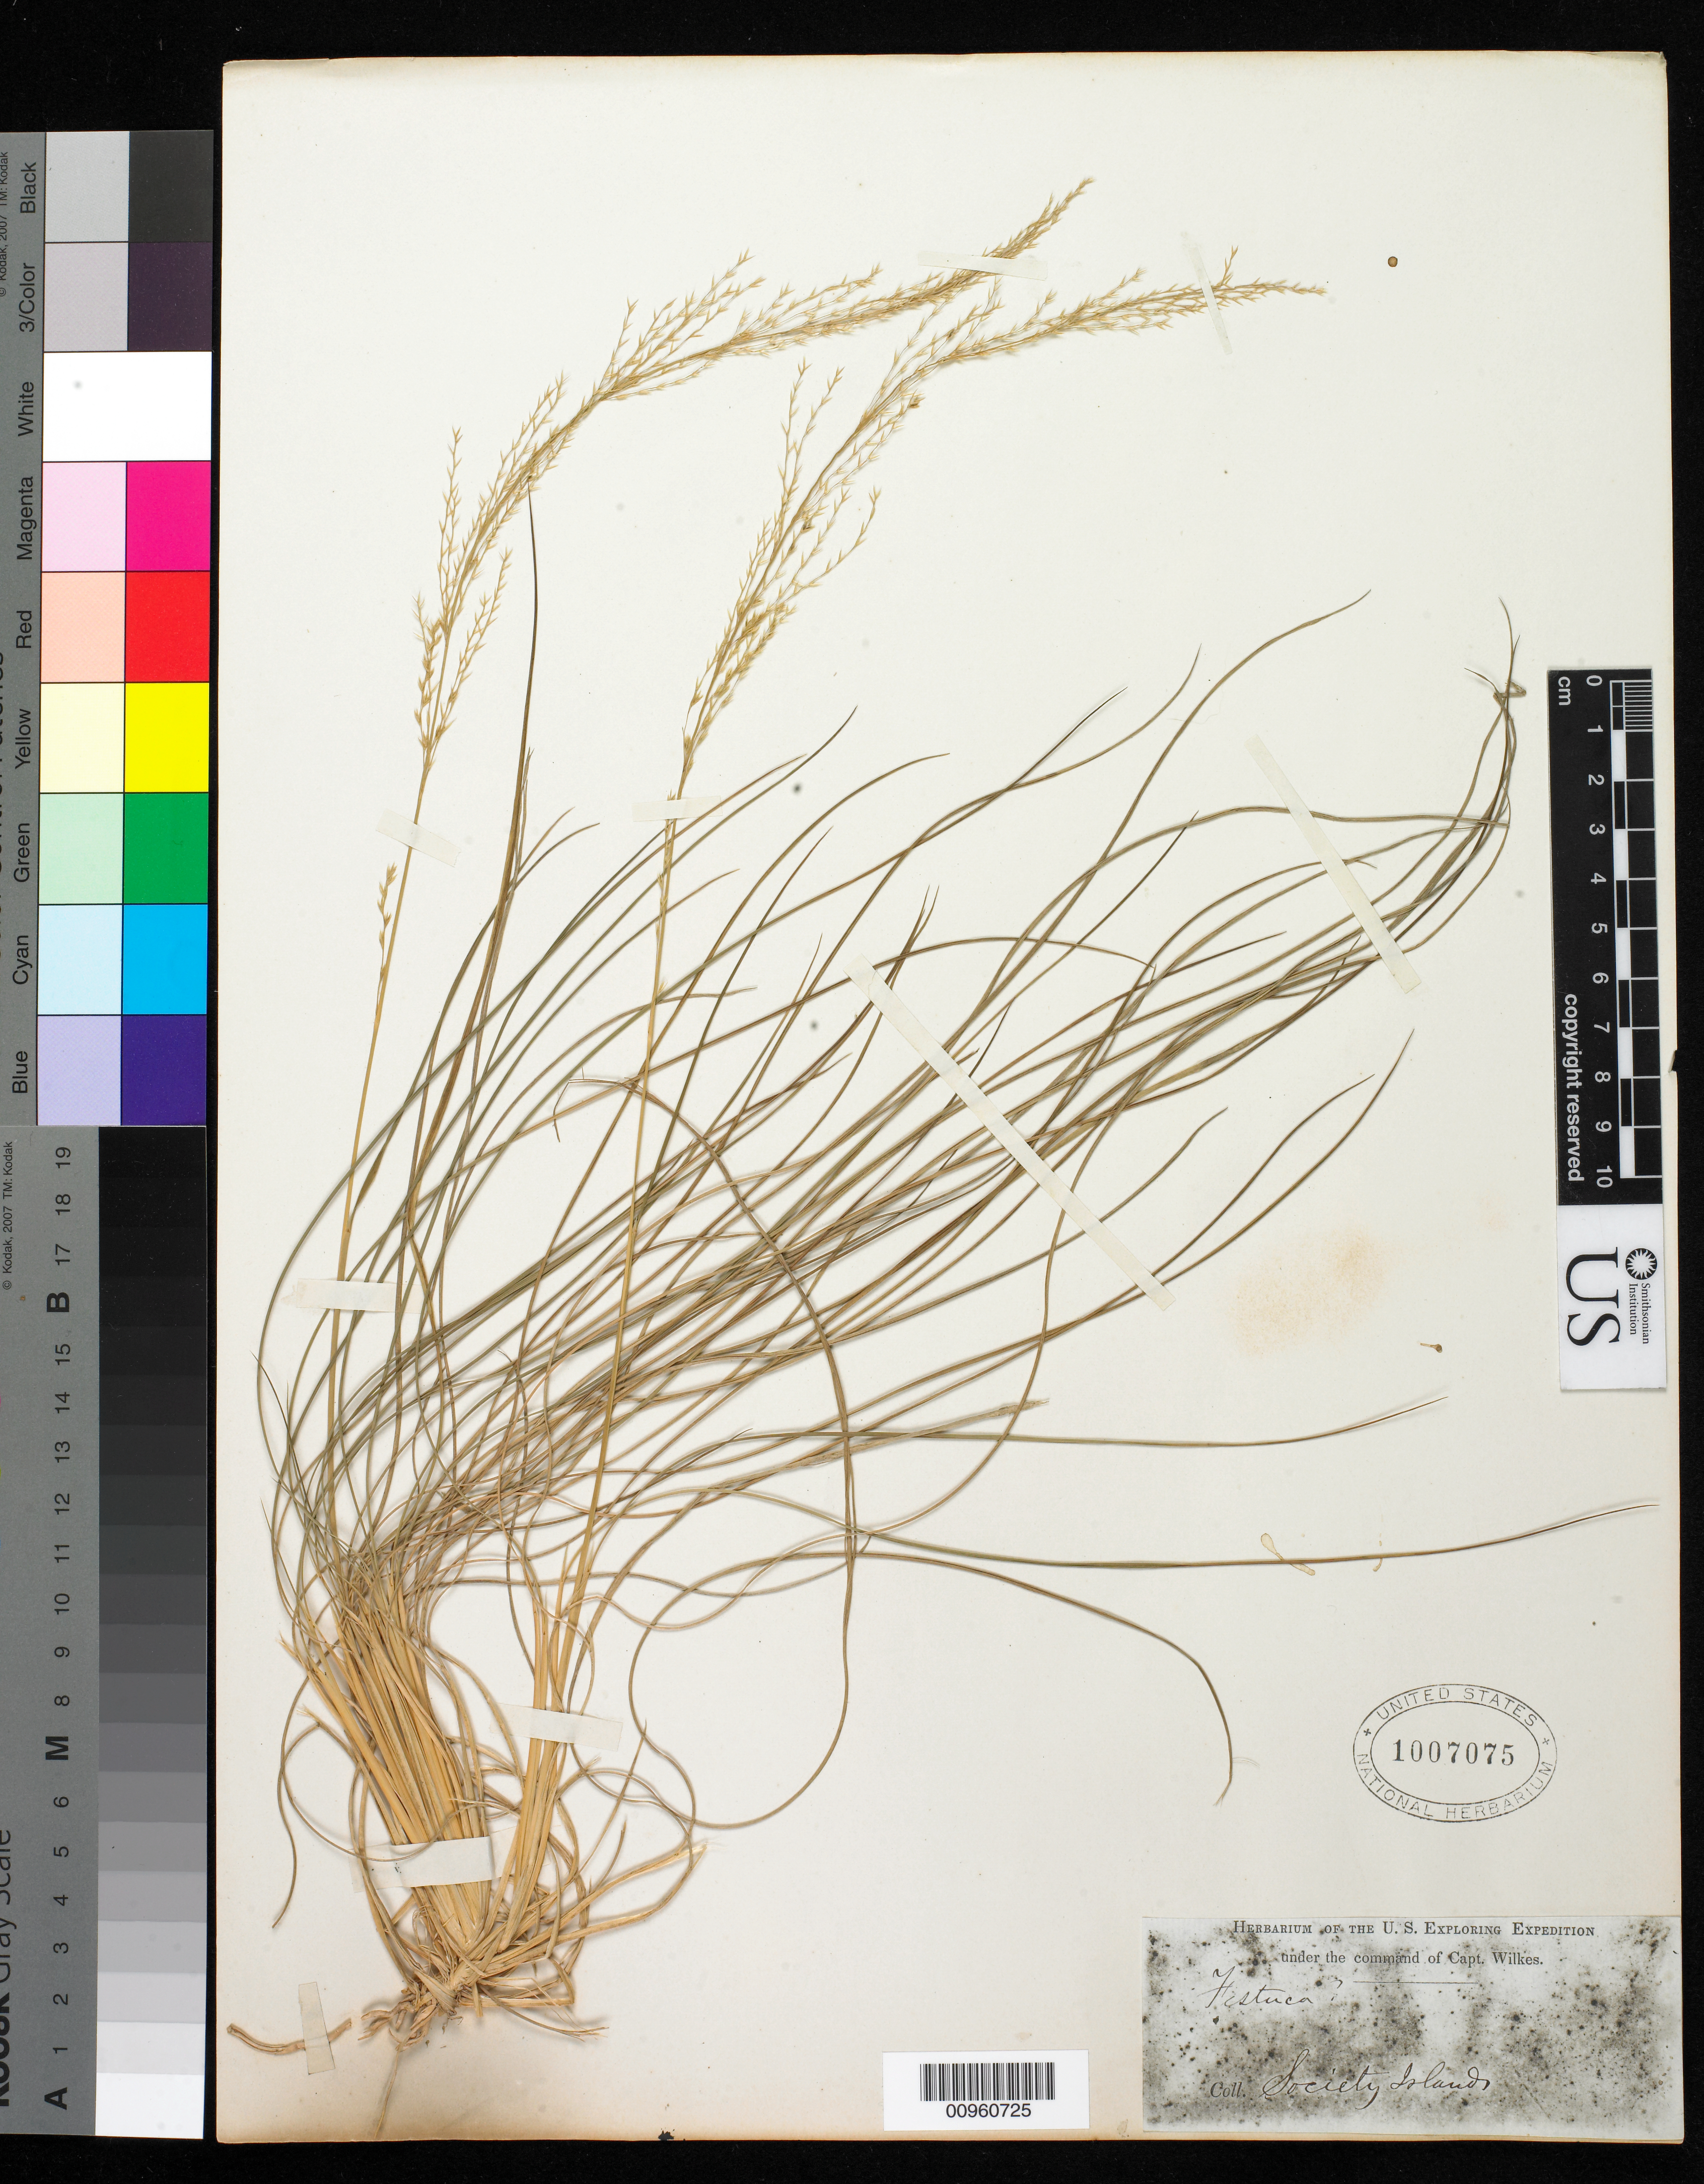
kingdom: Plantae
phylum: Tracheophyta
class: Liliopsida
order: Poales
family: Poaceae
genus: Festuca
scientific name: Festuca hawaiiensis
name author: Hitchc.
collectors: Wilkes Explor. Exped.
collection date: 1838/1842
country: United States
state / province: Hawaii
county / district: Hawaii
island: Hawaii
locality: Folder says Hwaii, sheet says Society Islands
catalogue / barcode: US 1007075